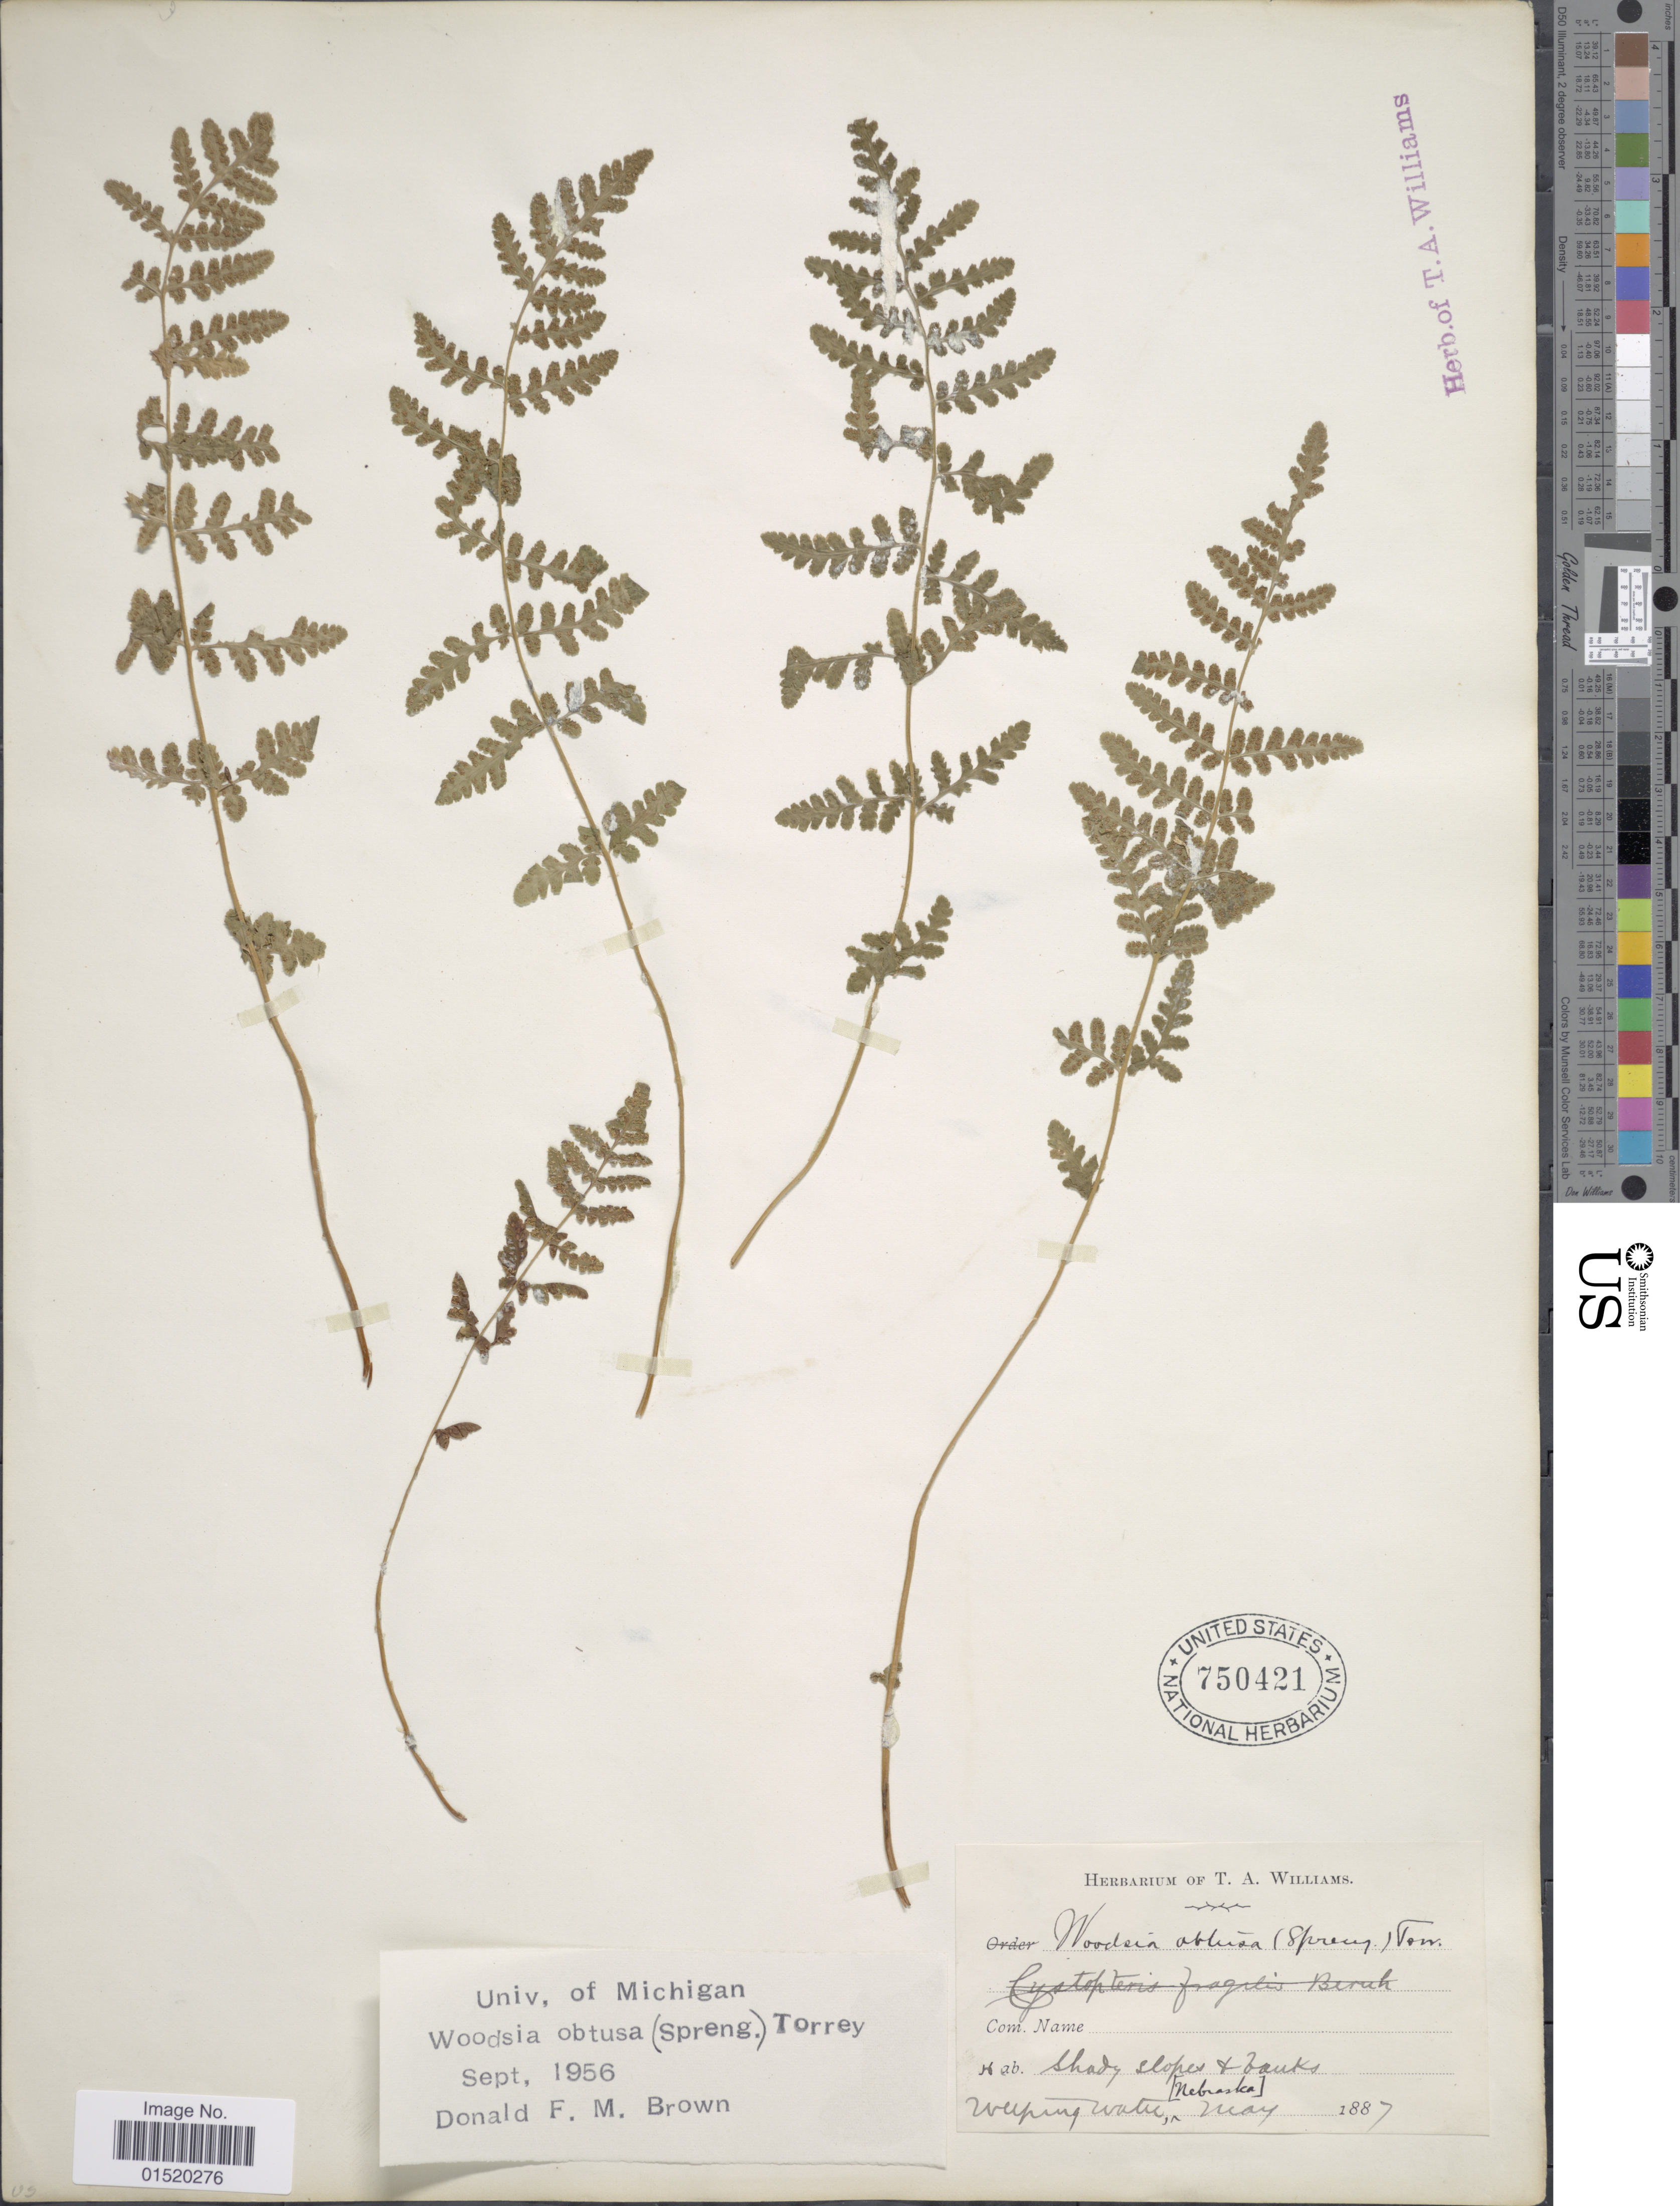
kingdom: Plantae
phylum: Tracheophyta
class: Polypodiopsida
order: Polypodiales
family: Woodsiaceae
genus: Woodsia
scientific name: Woodsia obtusa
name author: (Spreng.) Torr.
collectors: ex herb. Thos. A. Williams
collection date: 1887-05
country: United States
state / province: Nebraska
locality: Weeping Water.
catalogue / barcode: US 750421